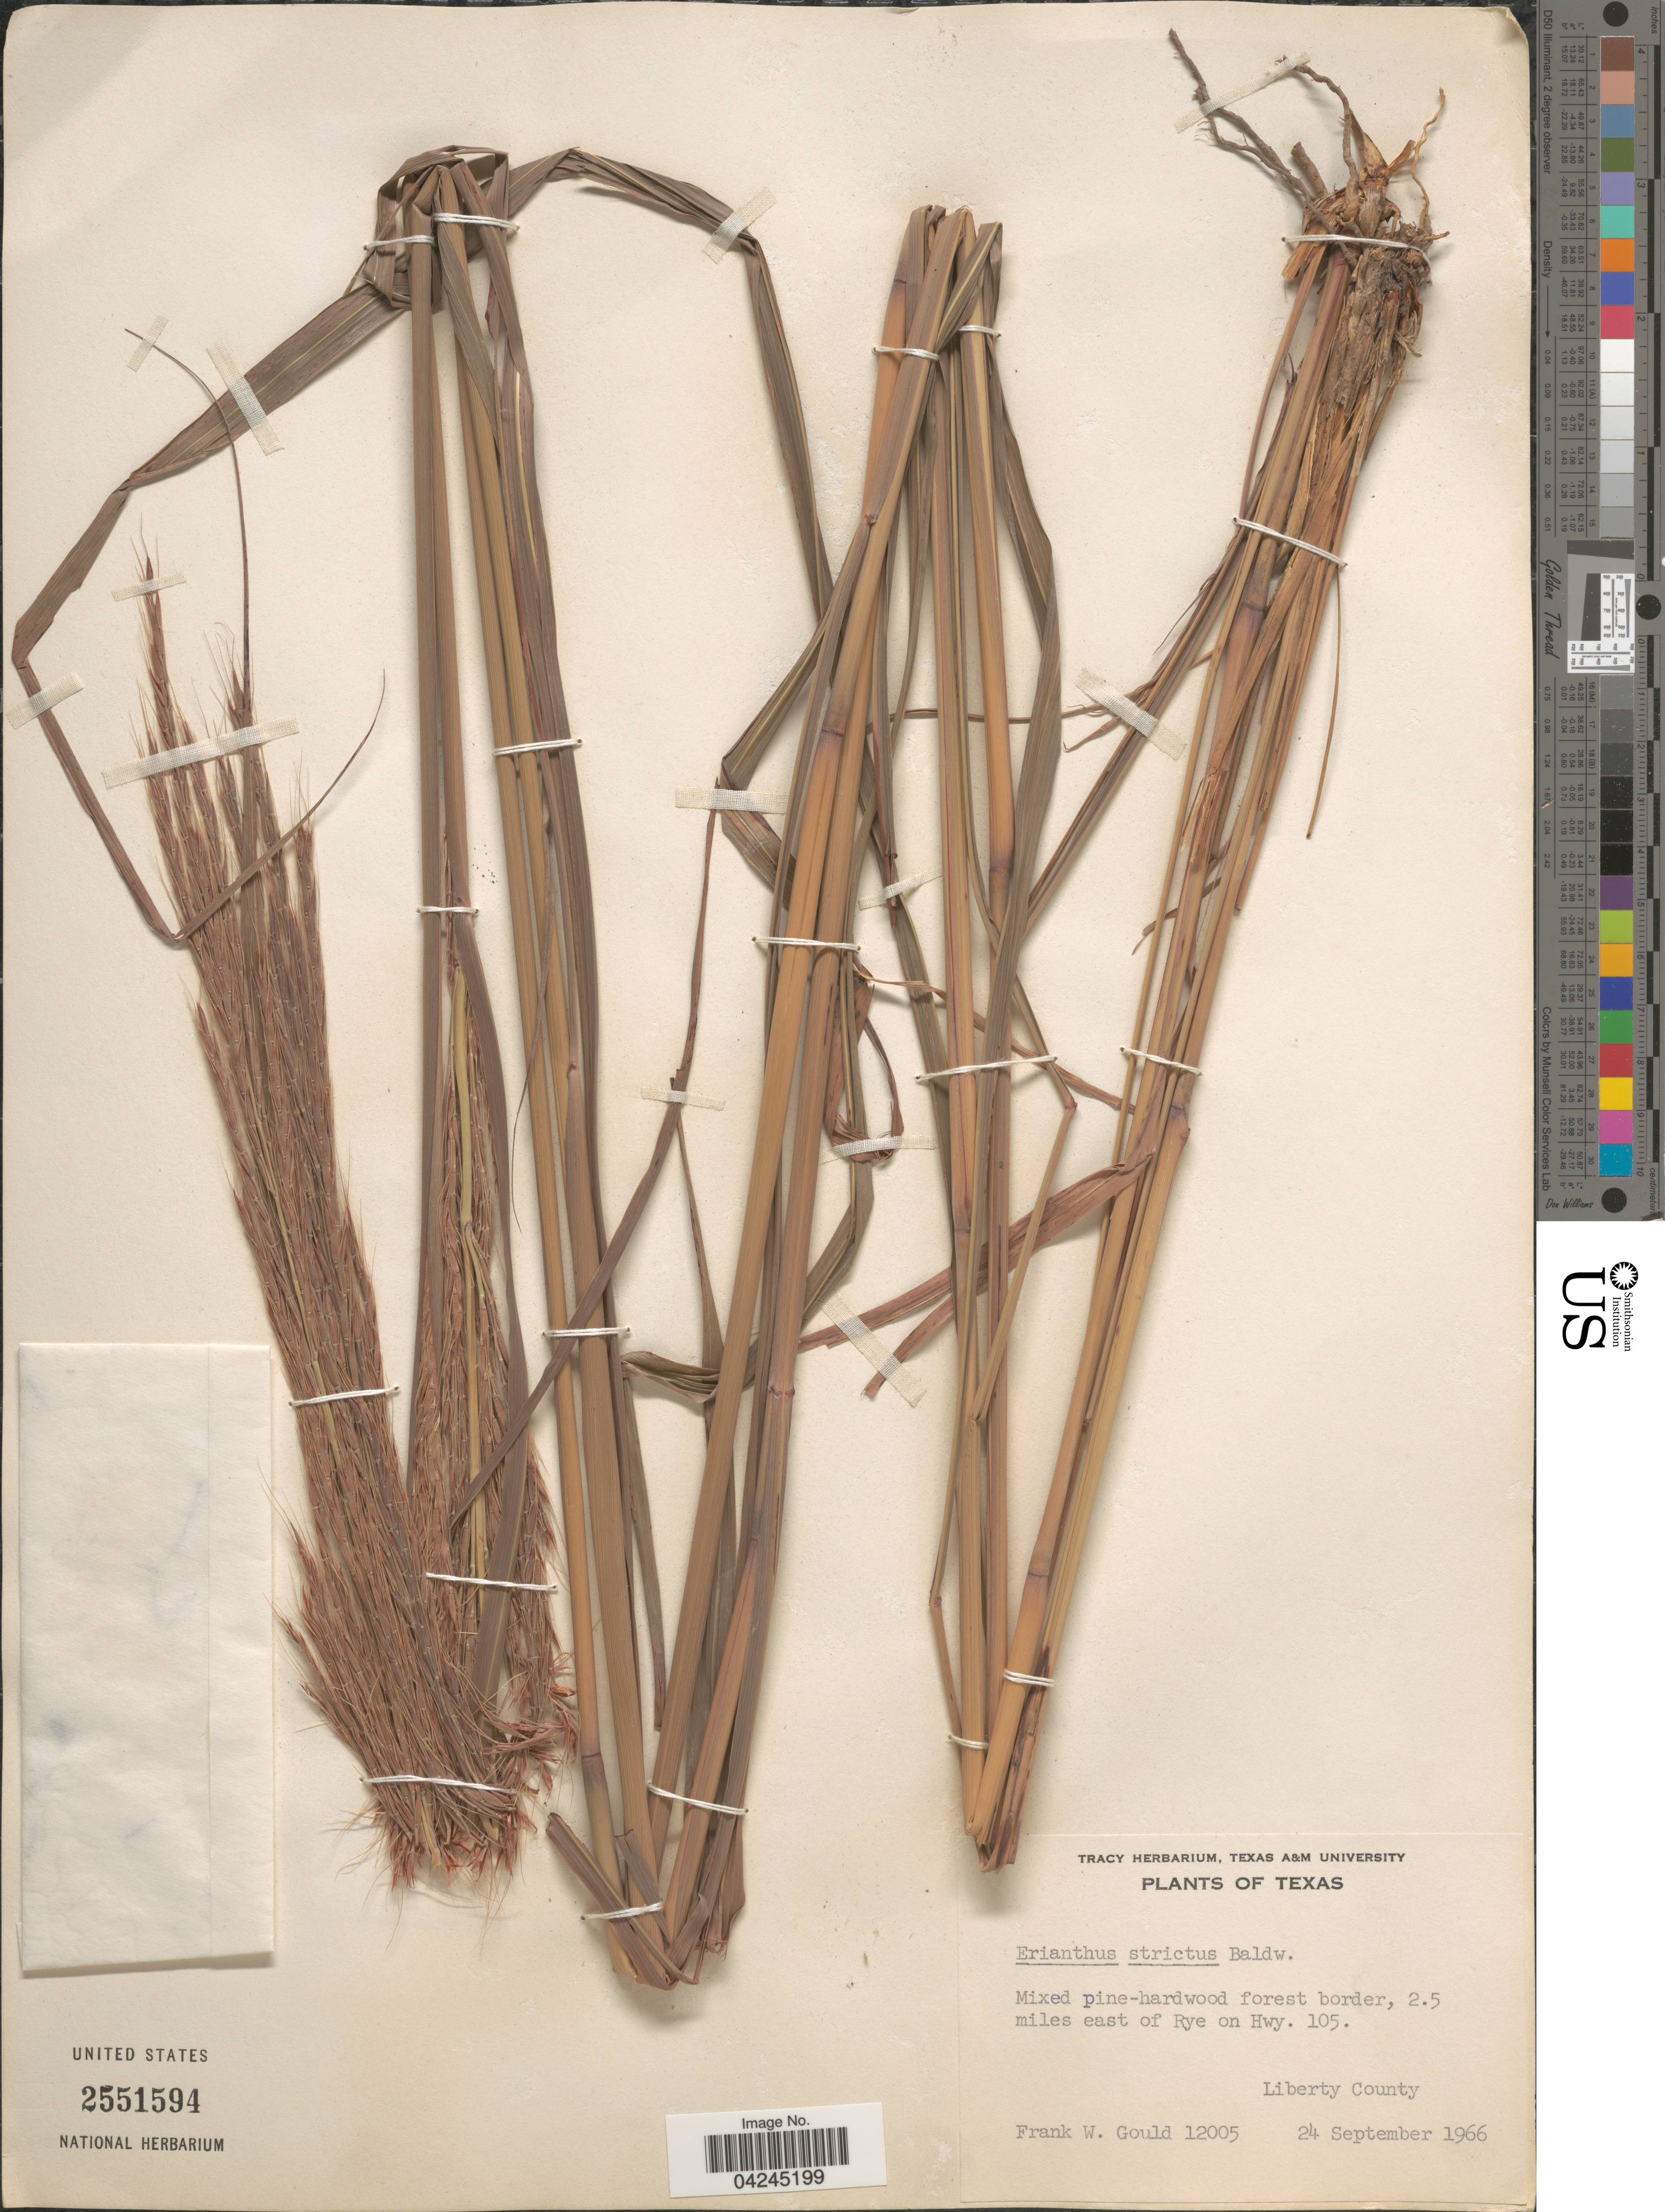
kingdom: Plantae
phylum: Tracheophyta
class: Liliopsida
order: Poales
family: Poaceae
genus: Erianthus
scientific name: Erianthus strictus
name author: Baldwin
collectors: F. W. Gould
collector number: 12005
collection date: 1966-09-24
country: United States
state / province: Texas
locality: Mixed pine-hardwood forest border, 2.5 miles east of Rye on Hwy. 105. Liberty County.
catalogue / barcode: US 2551594